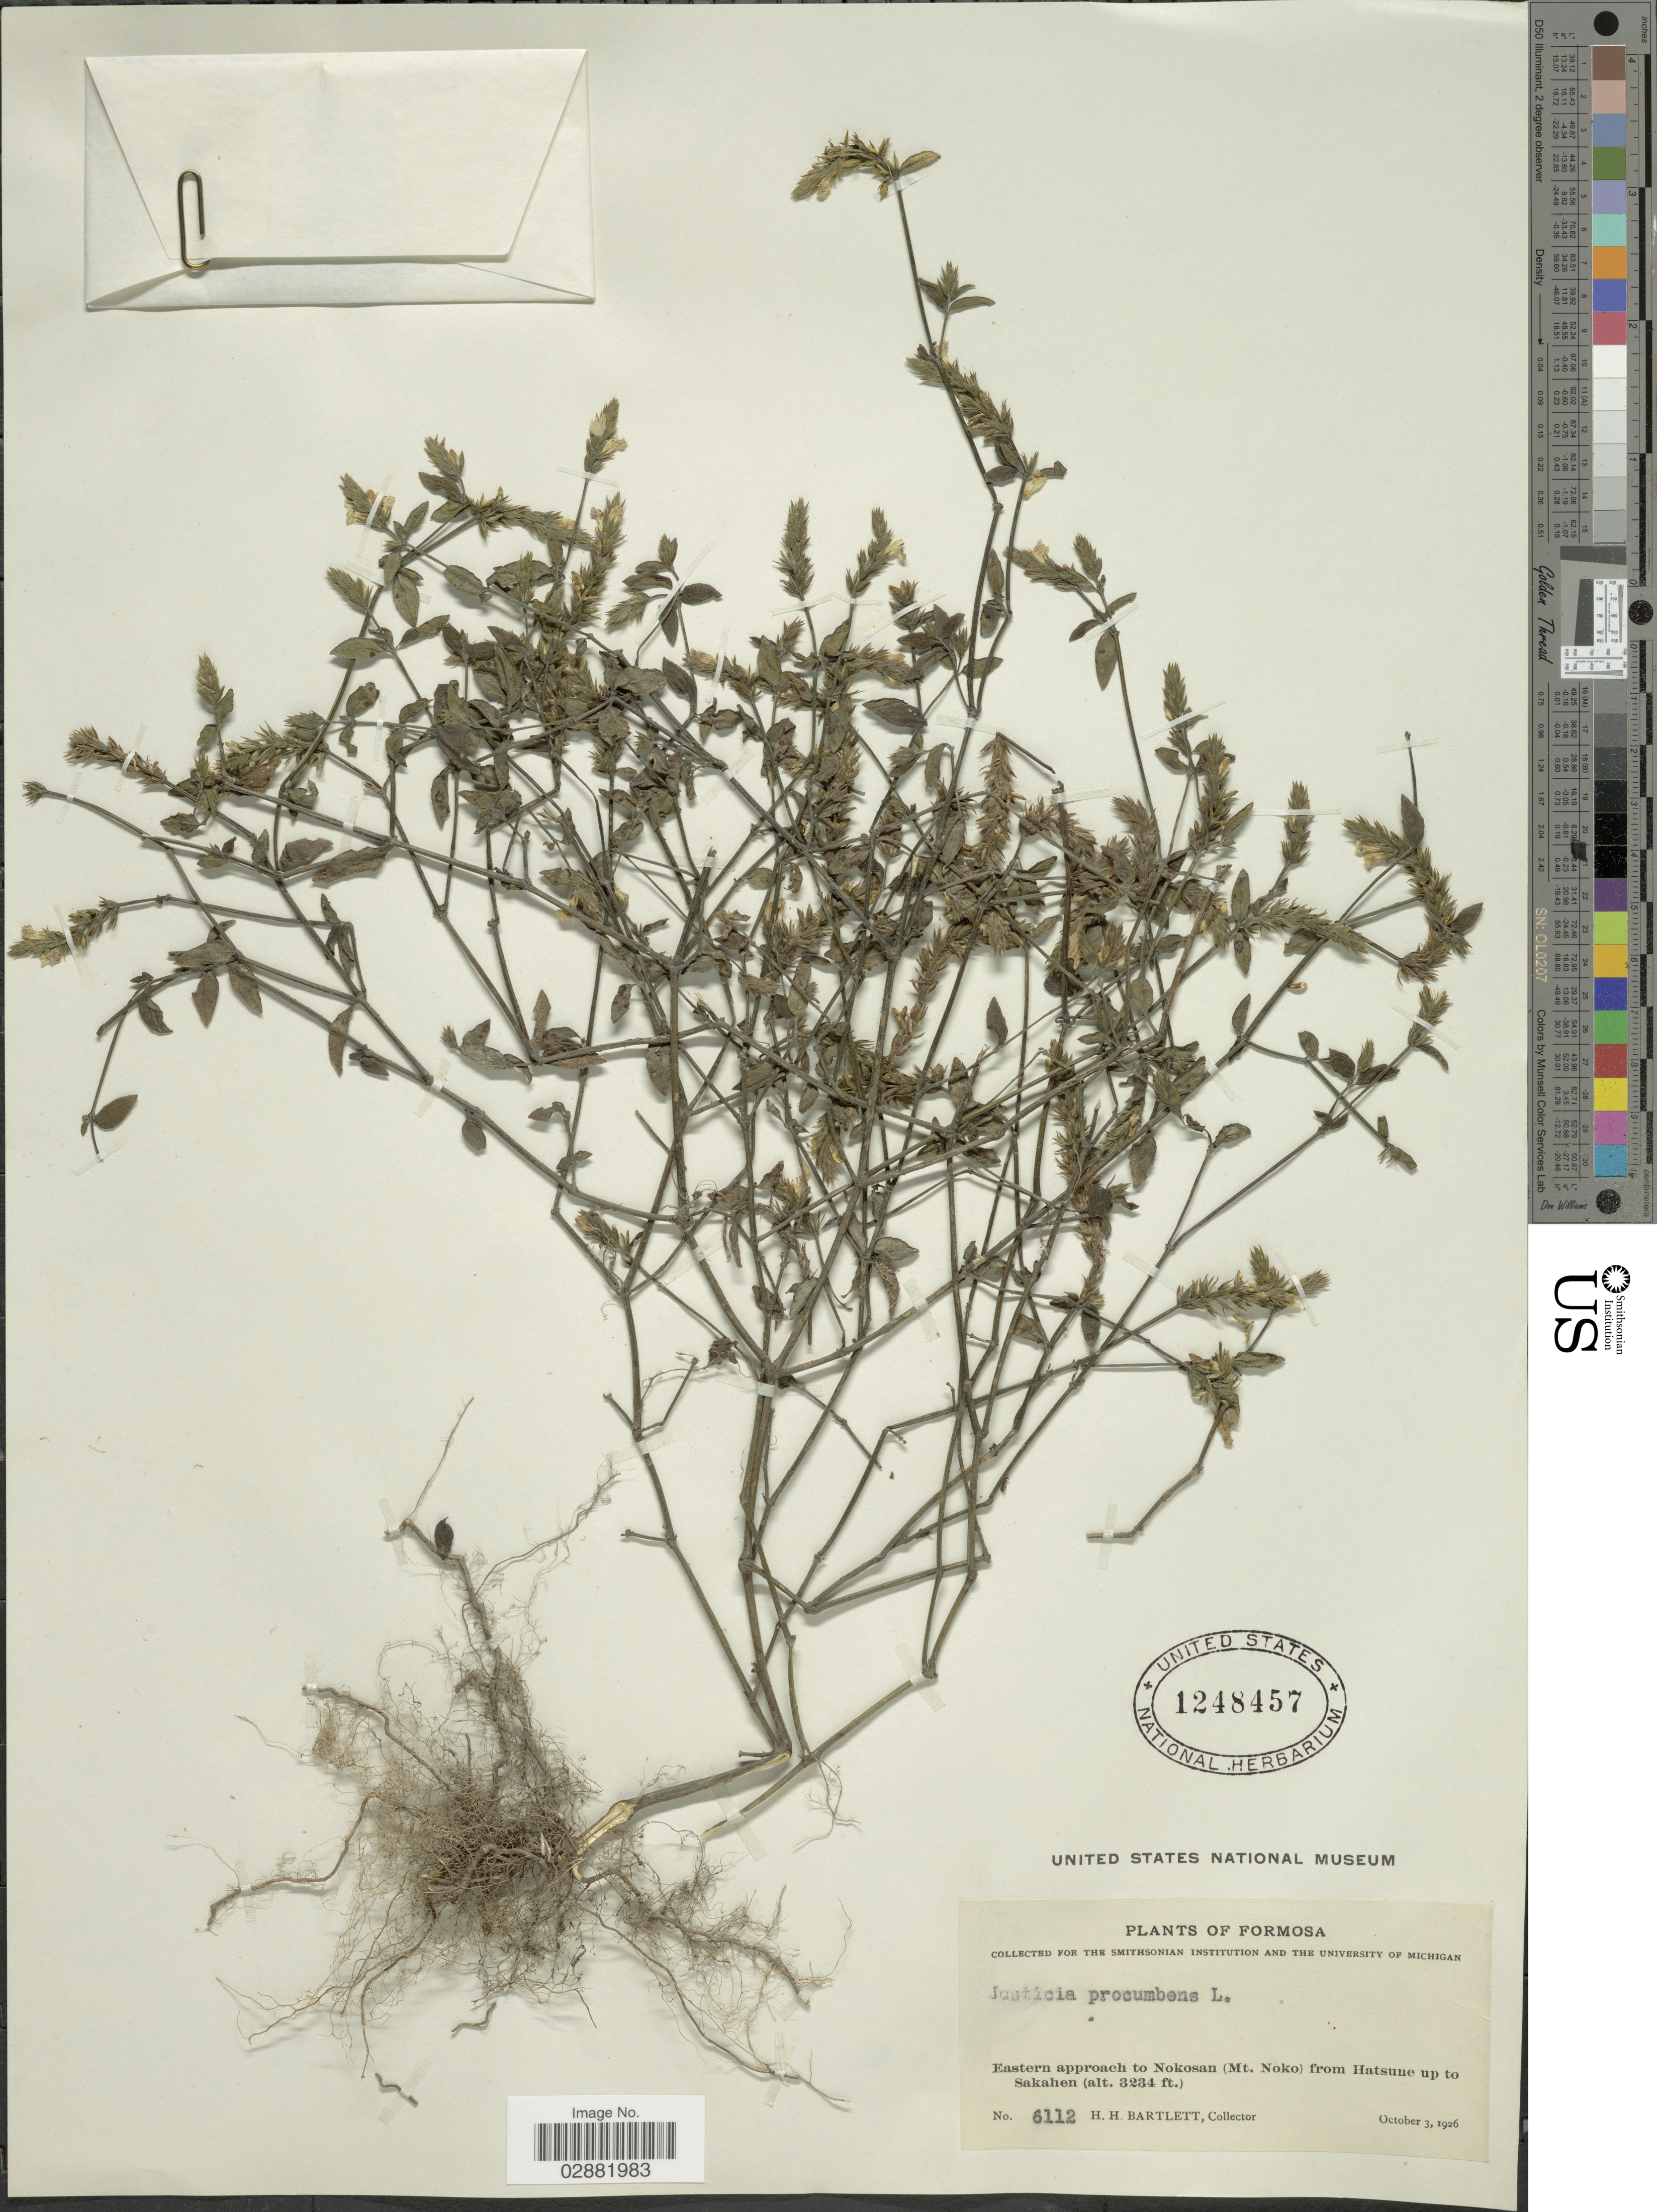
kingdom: Plantae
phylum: Tracheophyta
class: Magnoliopsida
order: Lamiales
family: Acanthaceae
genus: Justicia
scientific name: Justicia procumbens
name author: L.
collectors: H. H. Bartlett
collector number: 6112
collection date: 1926-10-03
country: Taiwan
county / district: Hualien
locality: Eastern approach to Nokosan (Mt. Noko) from Hatsune up to Sakahen.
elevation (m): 986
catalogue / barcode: US 1248457